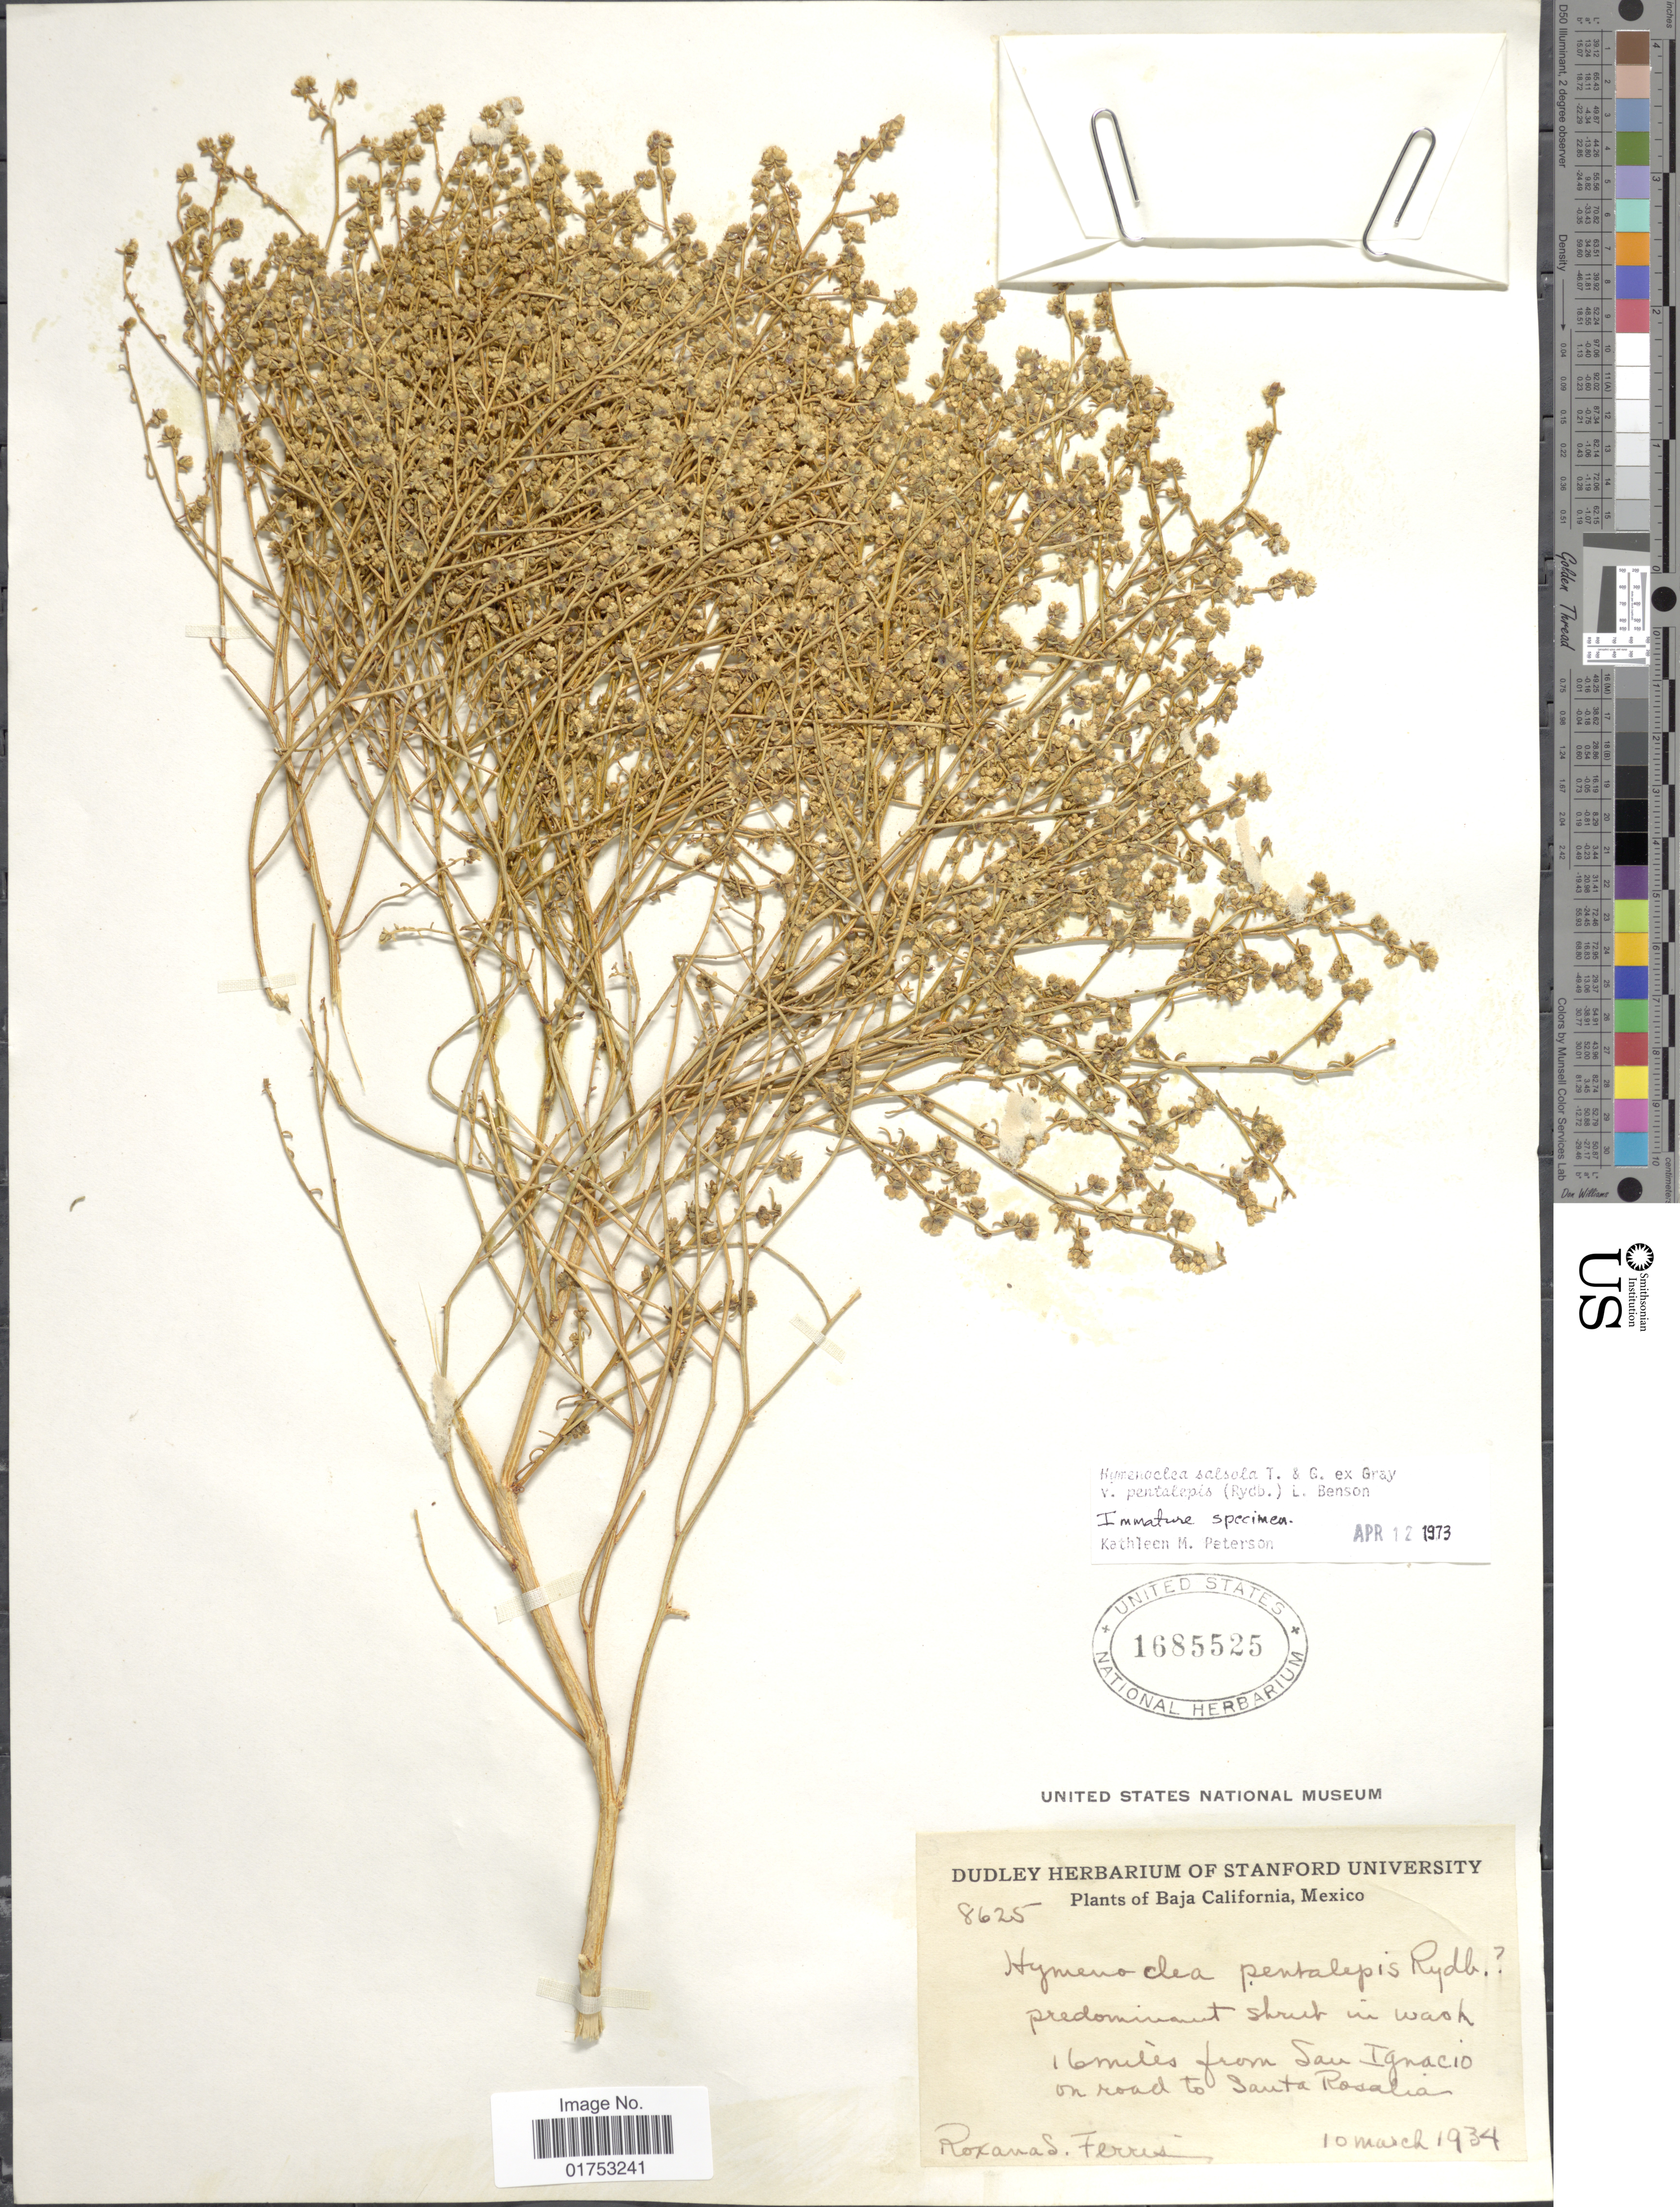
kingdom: Plantae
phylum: Tracheophyta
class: Magnoliopsida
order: Asterales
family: Asteraceae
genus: Hymenoclea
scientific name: Hymenoclea pentalepis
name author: Torr.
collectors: R. S. Ferris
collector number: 8625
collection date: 1934-03-10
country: Mexico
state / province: Baja California Norte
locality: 16 miles from San Ignacio on road to Santa Rosalia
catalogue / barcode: US 1685525